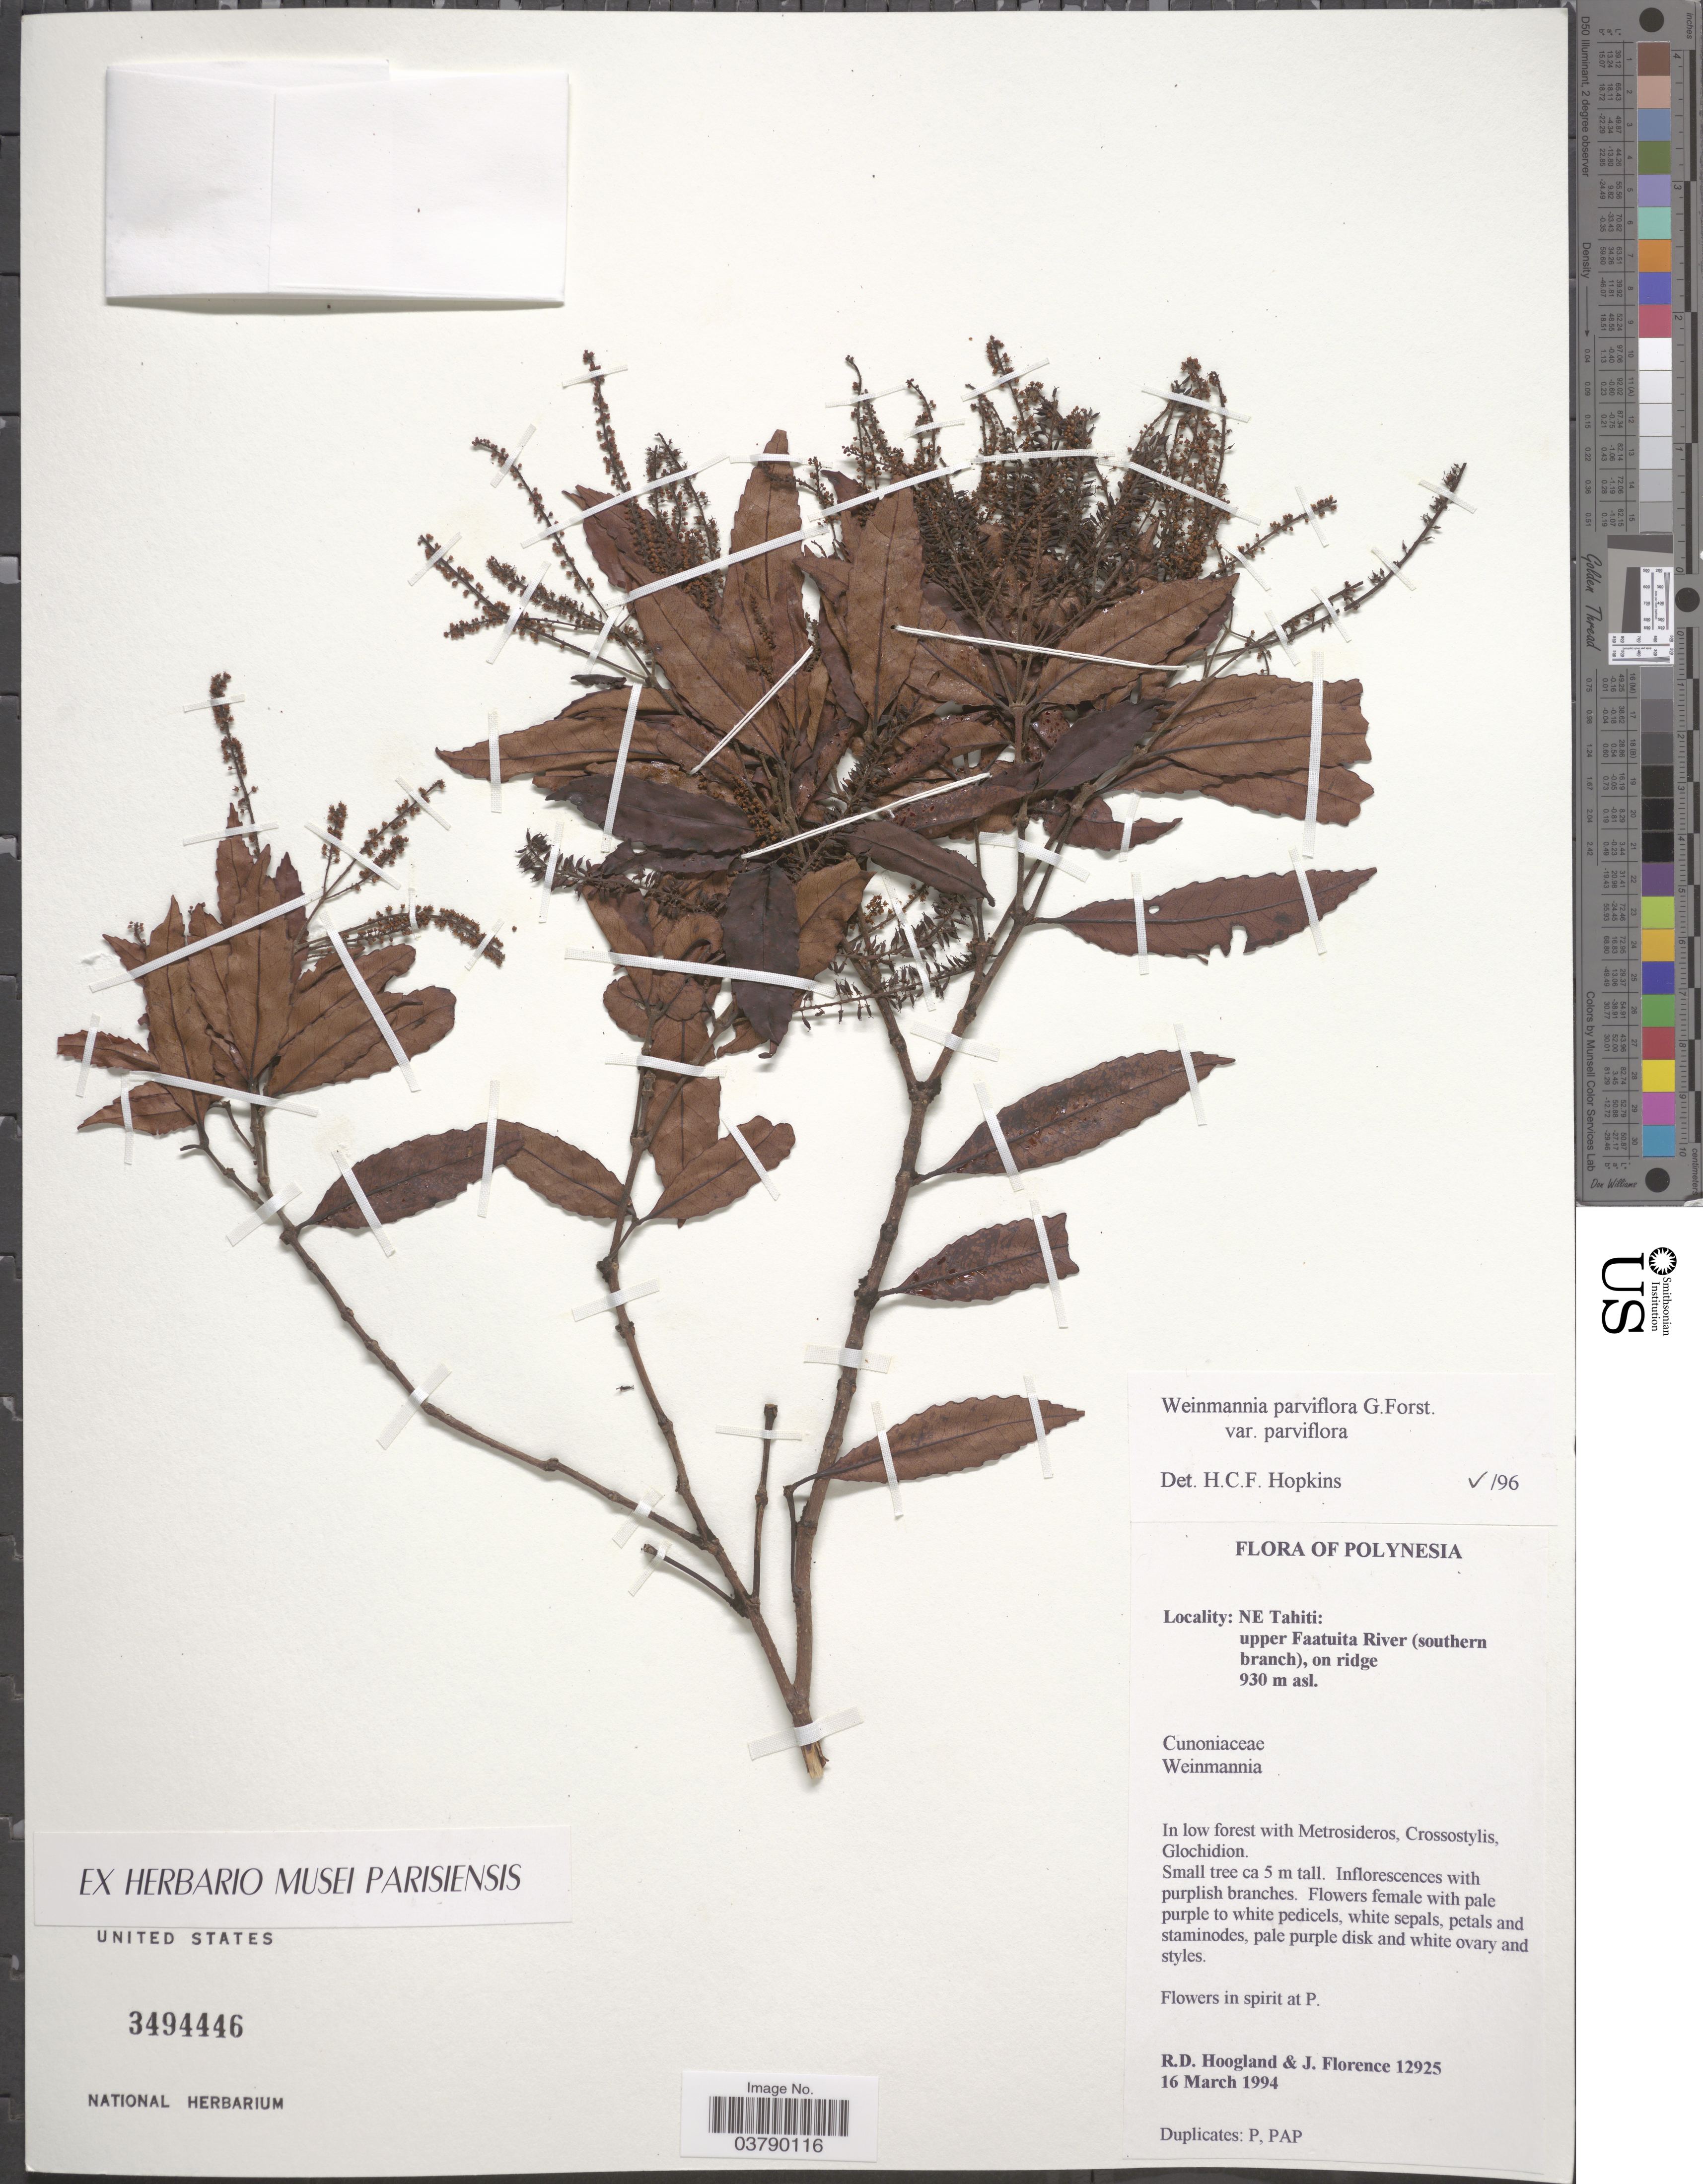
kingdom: Plantae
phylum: Tracheophyta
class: Magnoliopsida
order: Oxalidales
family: Cunoniaceae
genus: Pterophylla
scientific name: Pterophylla parviflora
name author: (G. Forst.) Pillon & H.C. Hopkins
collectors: R. D. Hoogland & J. Florence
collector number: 12925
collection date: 1994-03-16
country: French Polynesia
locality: NE Tahiti: Upper Faatuita River (southern branch).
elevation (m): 930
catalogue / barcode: US 3494446